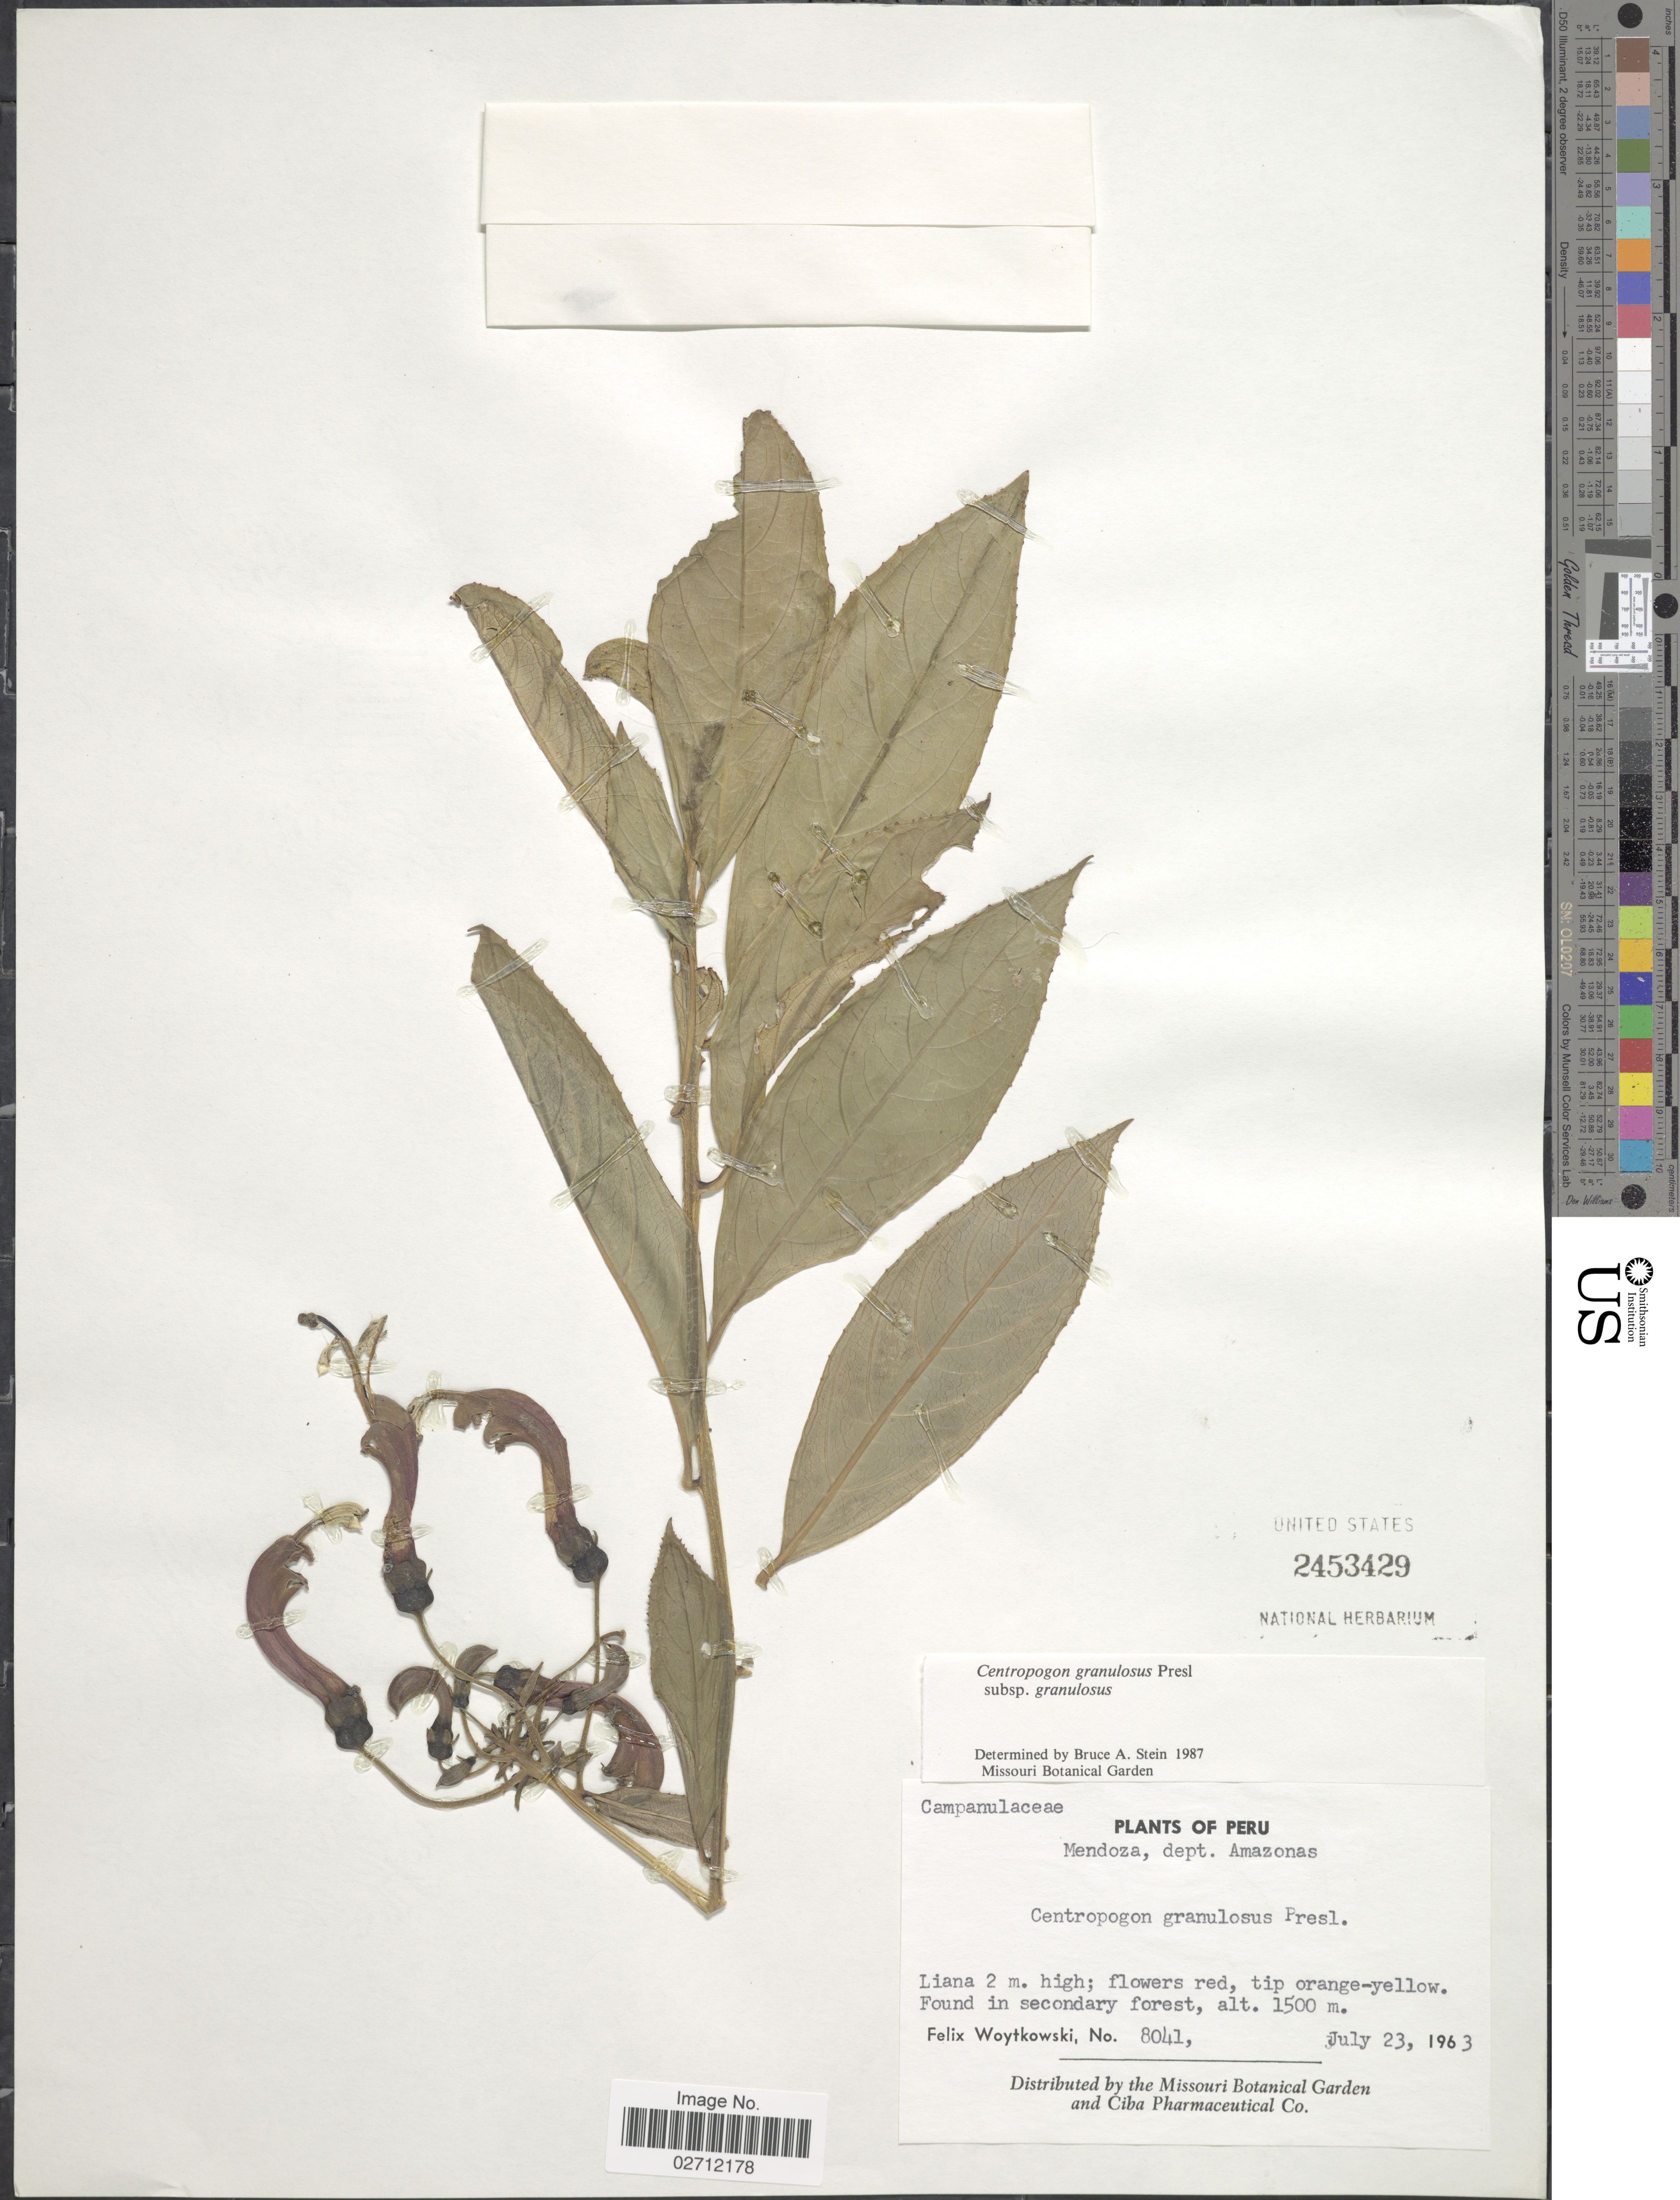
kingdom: Plantae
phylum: Tracheophyta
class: Magnoliopsida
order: Asterales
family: Campanulaceae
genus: Centropogon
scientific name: Centropogon granulosus subsp. granulosus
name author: C. Presl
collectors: F. Woytkowski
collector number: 8041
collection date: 1963-07-23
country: Peru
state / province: Amazonas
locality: Mendoza, in secondary forest.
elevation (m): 1500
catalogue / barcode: US 2453429